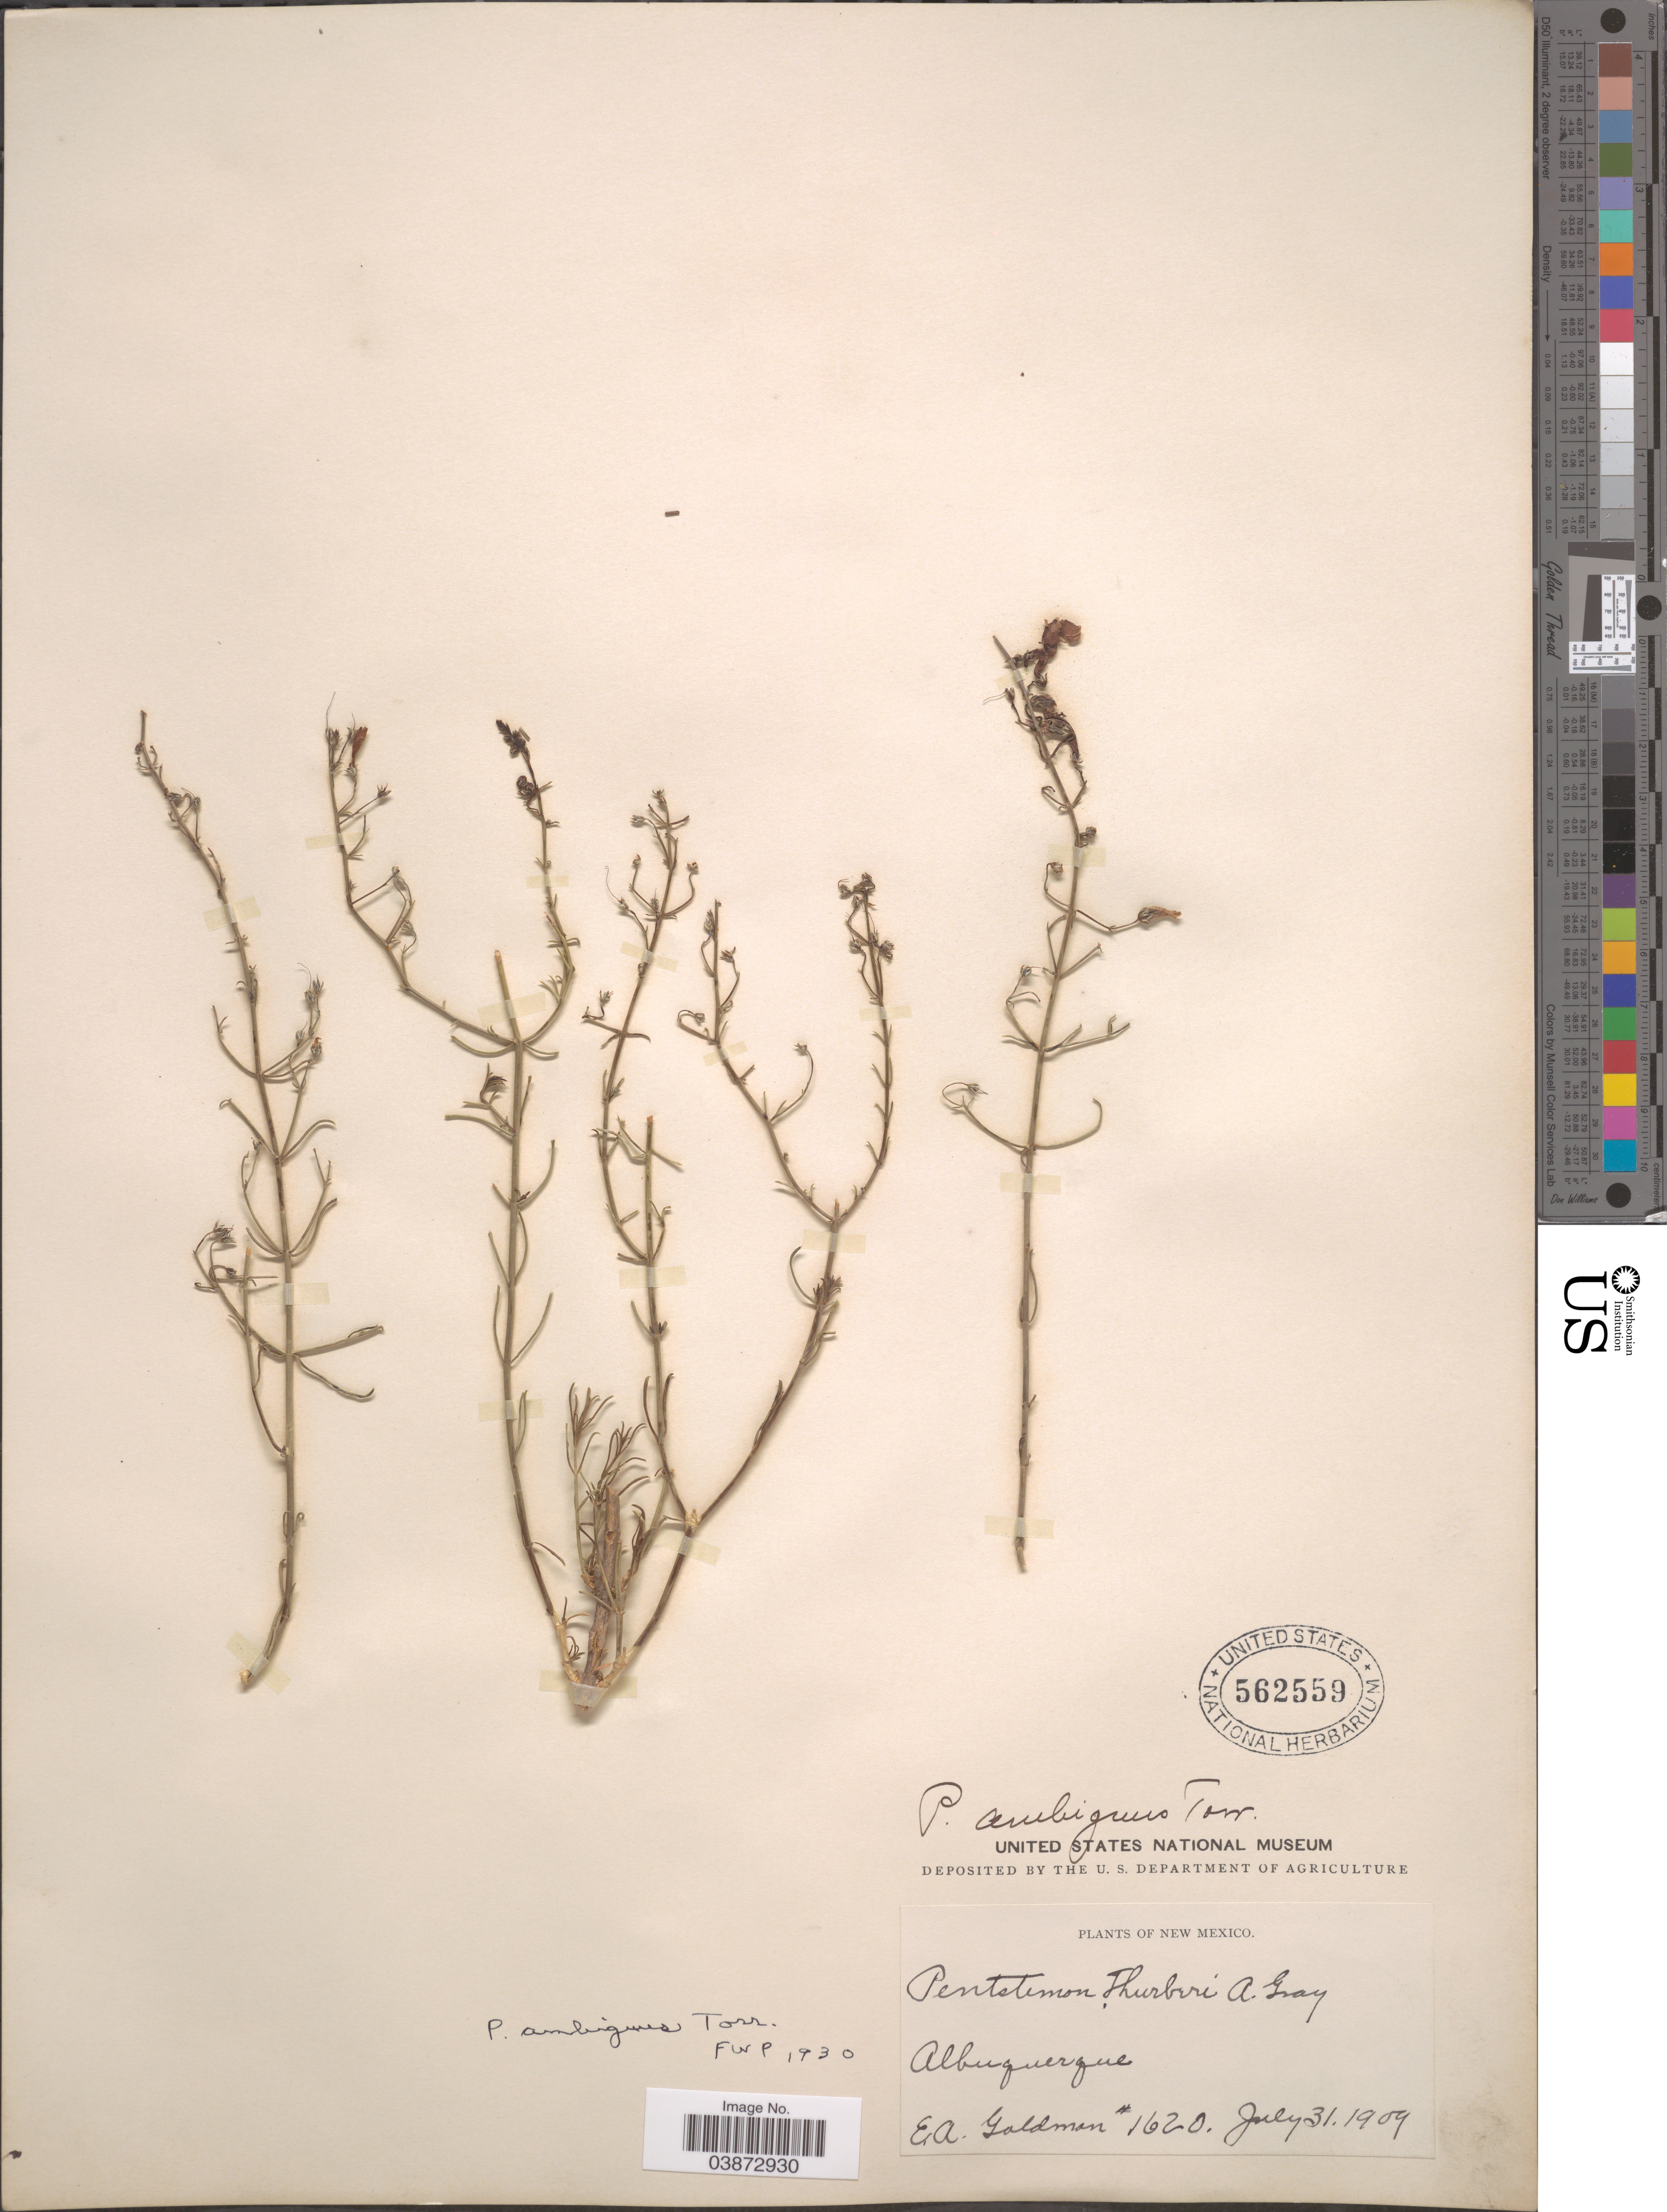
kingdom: Plantae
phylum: Tracheophyta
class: Magnoliopsida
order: Lamiales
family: Plantaginaceae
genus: Penstemon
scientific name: Penstemon ambiguus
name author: Torr.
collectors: E. A. Goldman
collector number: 1620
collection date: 1909-07-31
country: United States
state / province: New Mexico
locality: Albuquerque.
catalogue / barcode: US 562559